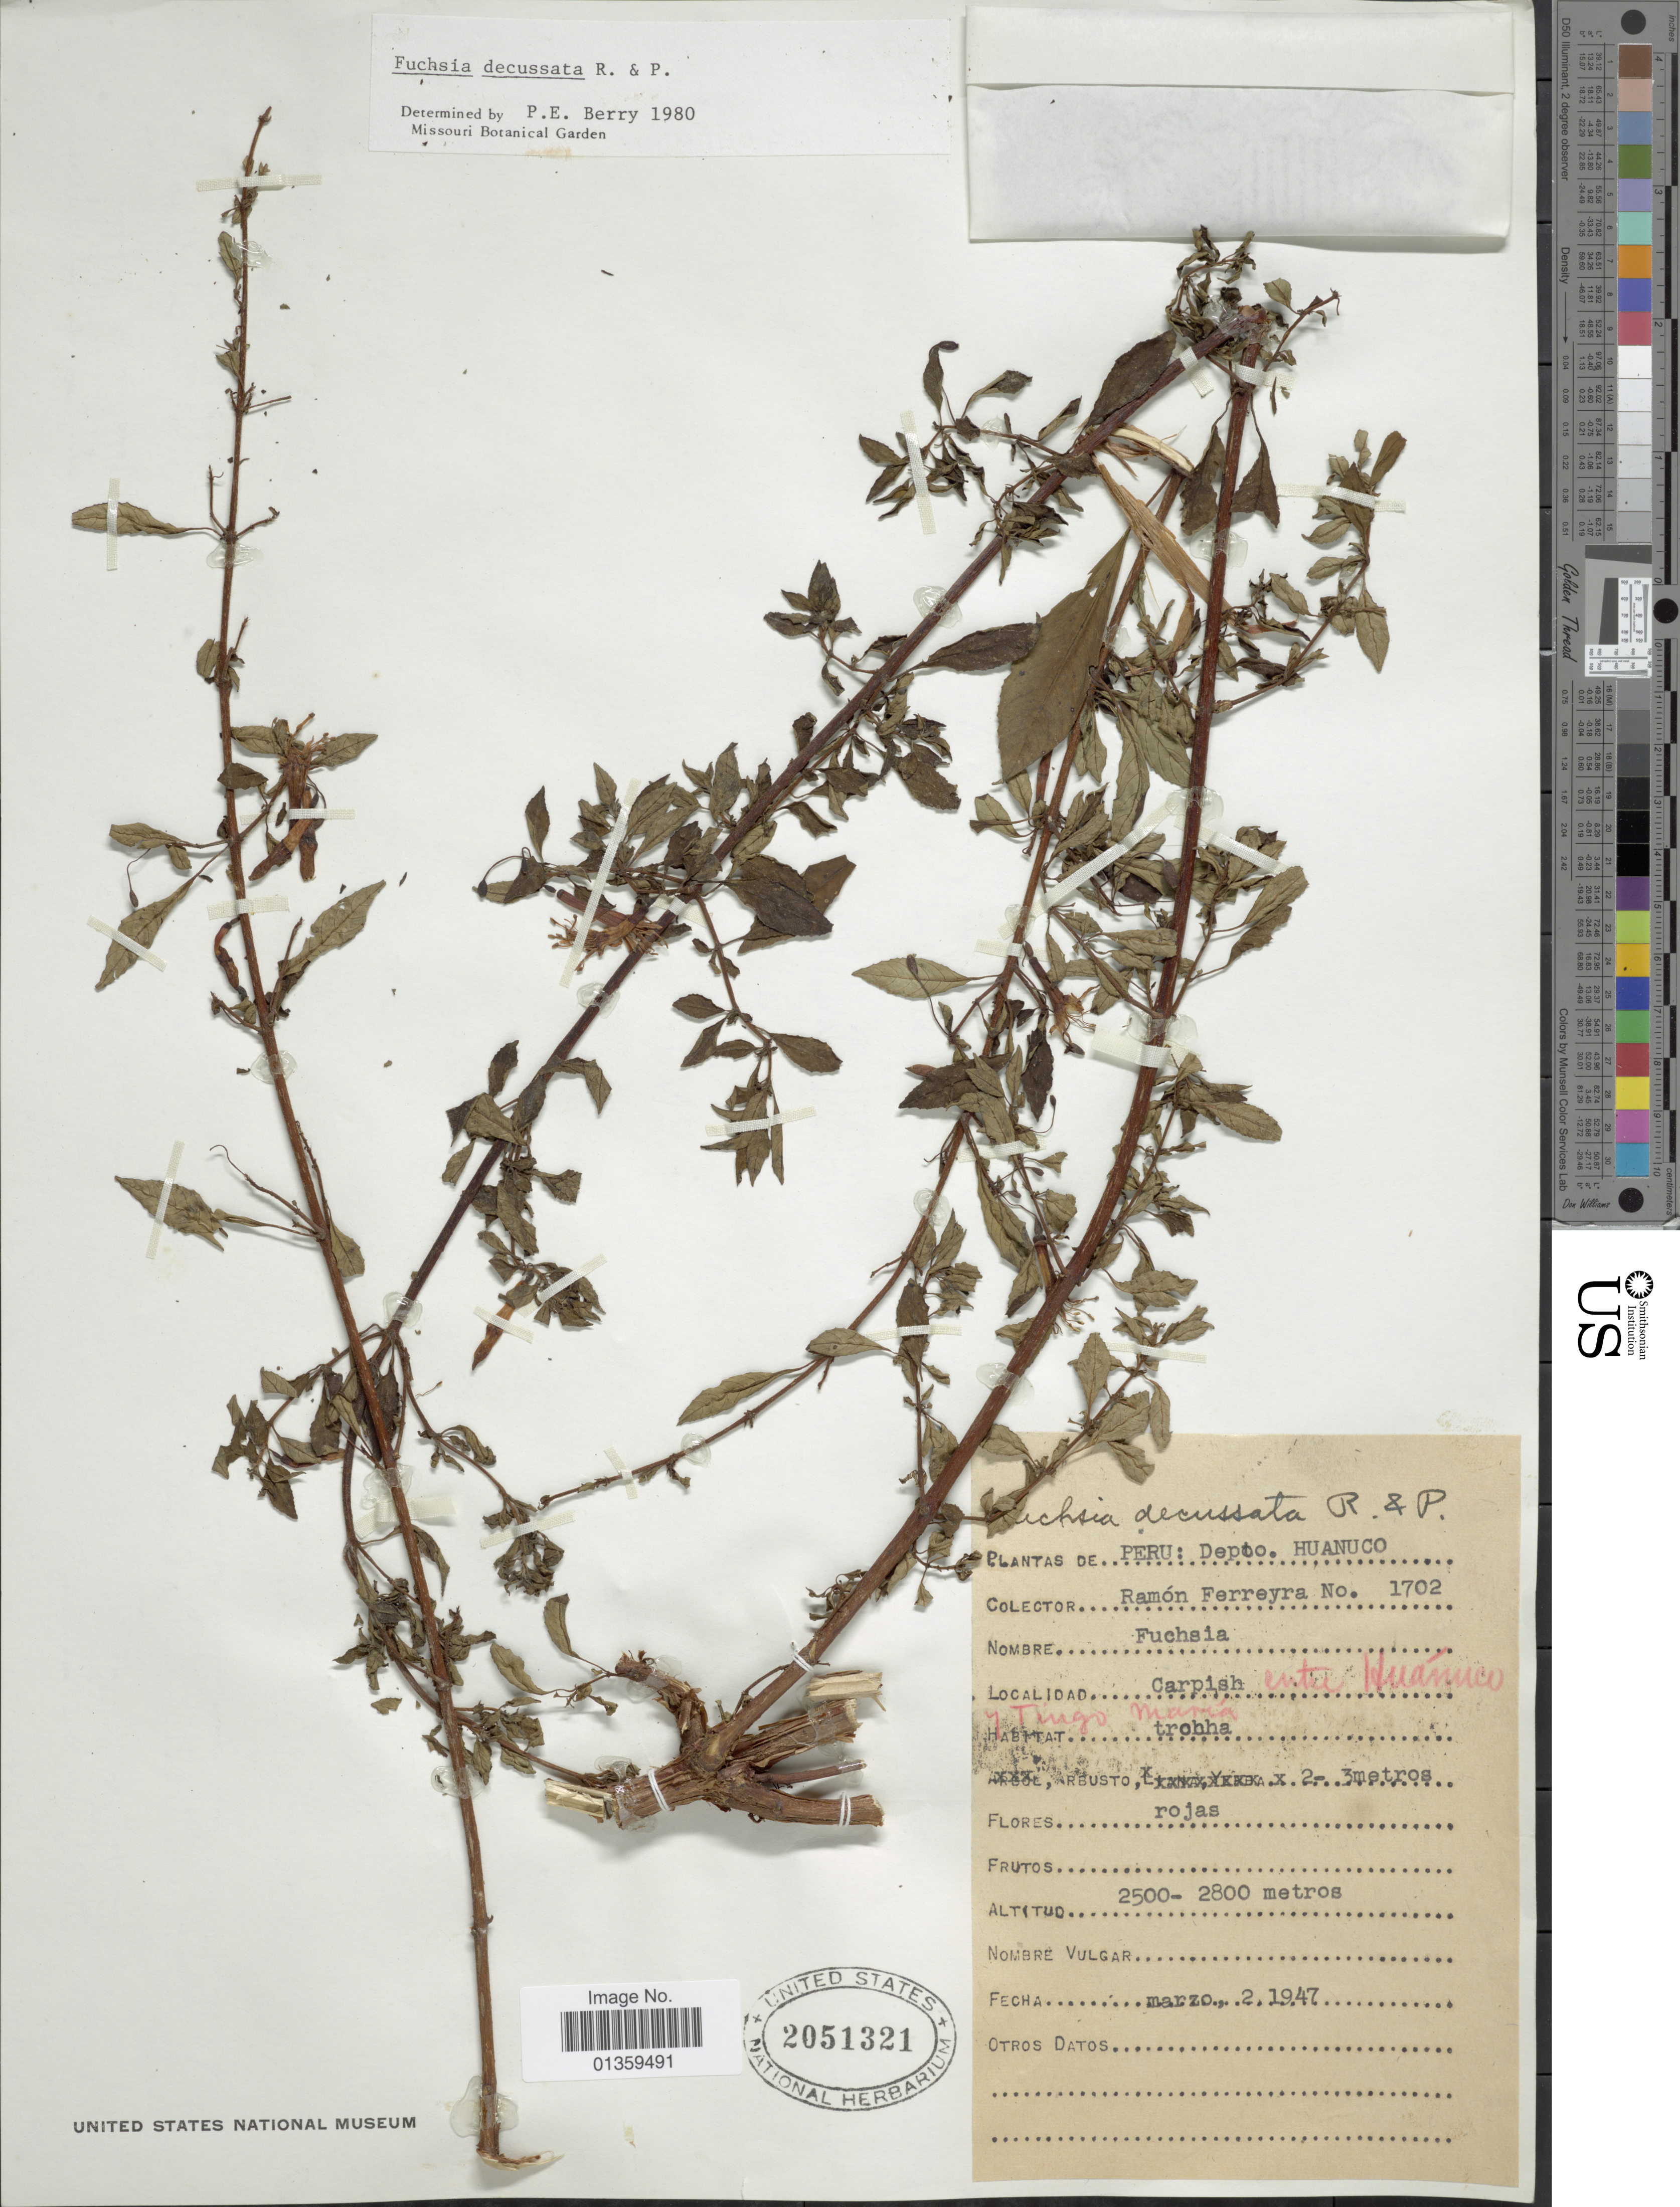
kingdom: Plantae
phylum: Tracheophyta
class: Magnoliopsida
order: Myrtales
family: Onagraceae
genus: Fuchsia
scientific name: Fuchsia decussata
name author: Ruiz & Pav.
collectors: R. A. Ferreyra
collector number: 1702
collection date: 1947-03-02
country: Peru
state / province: Huánuco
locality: Carpish, entre Huánuco y Tingo María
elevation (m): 2500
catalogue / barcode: US 2051321